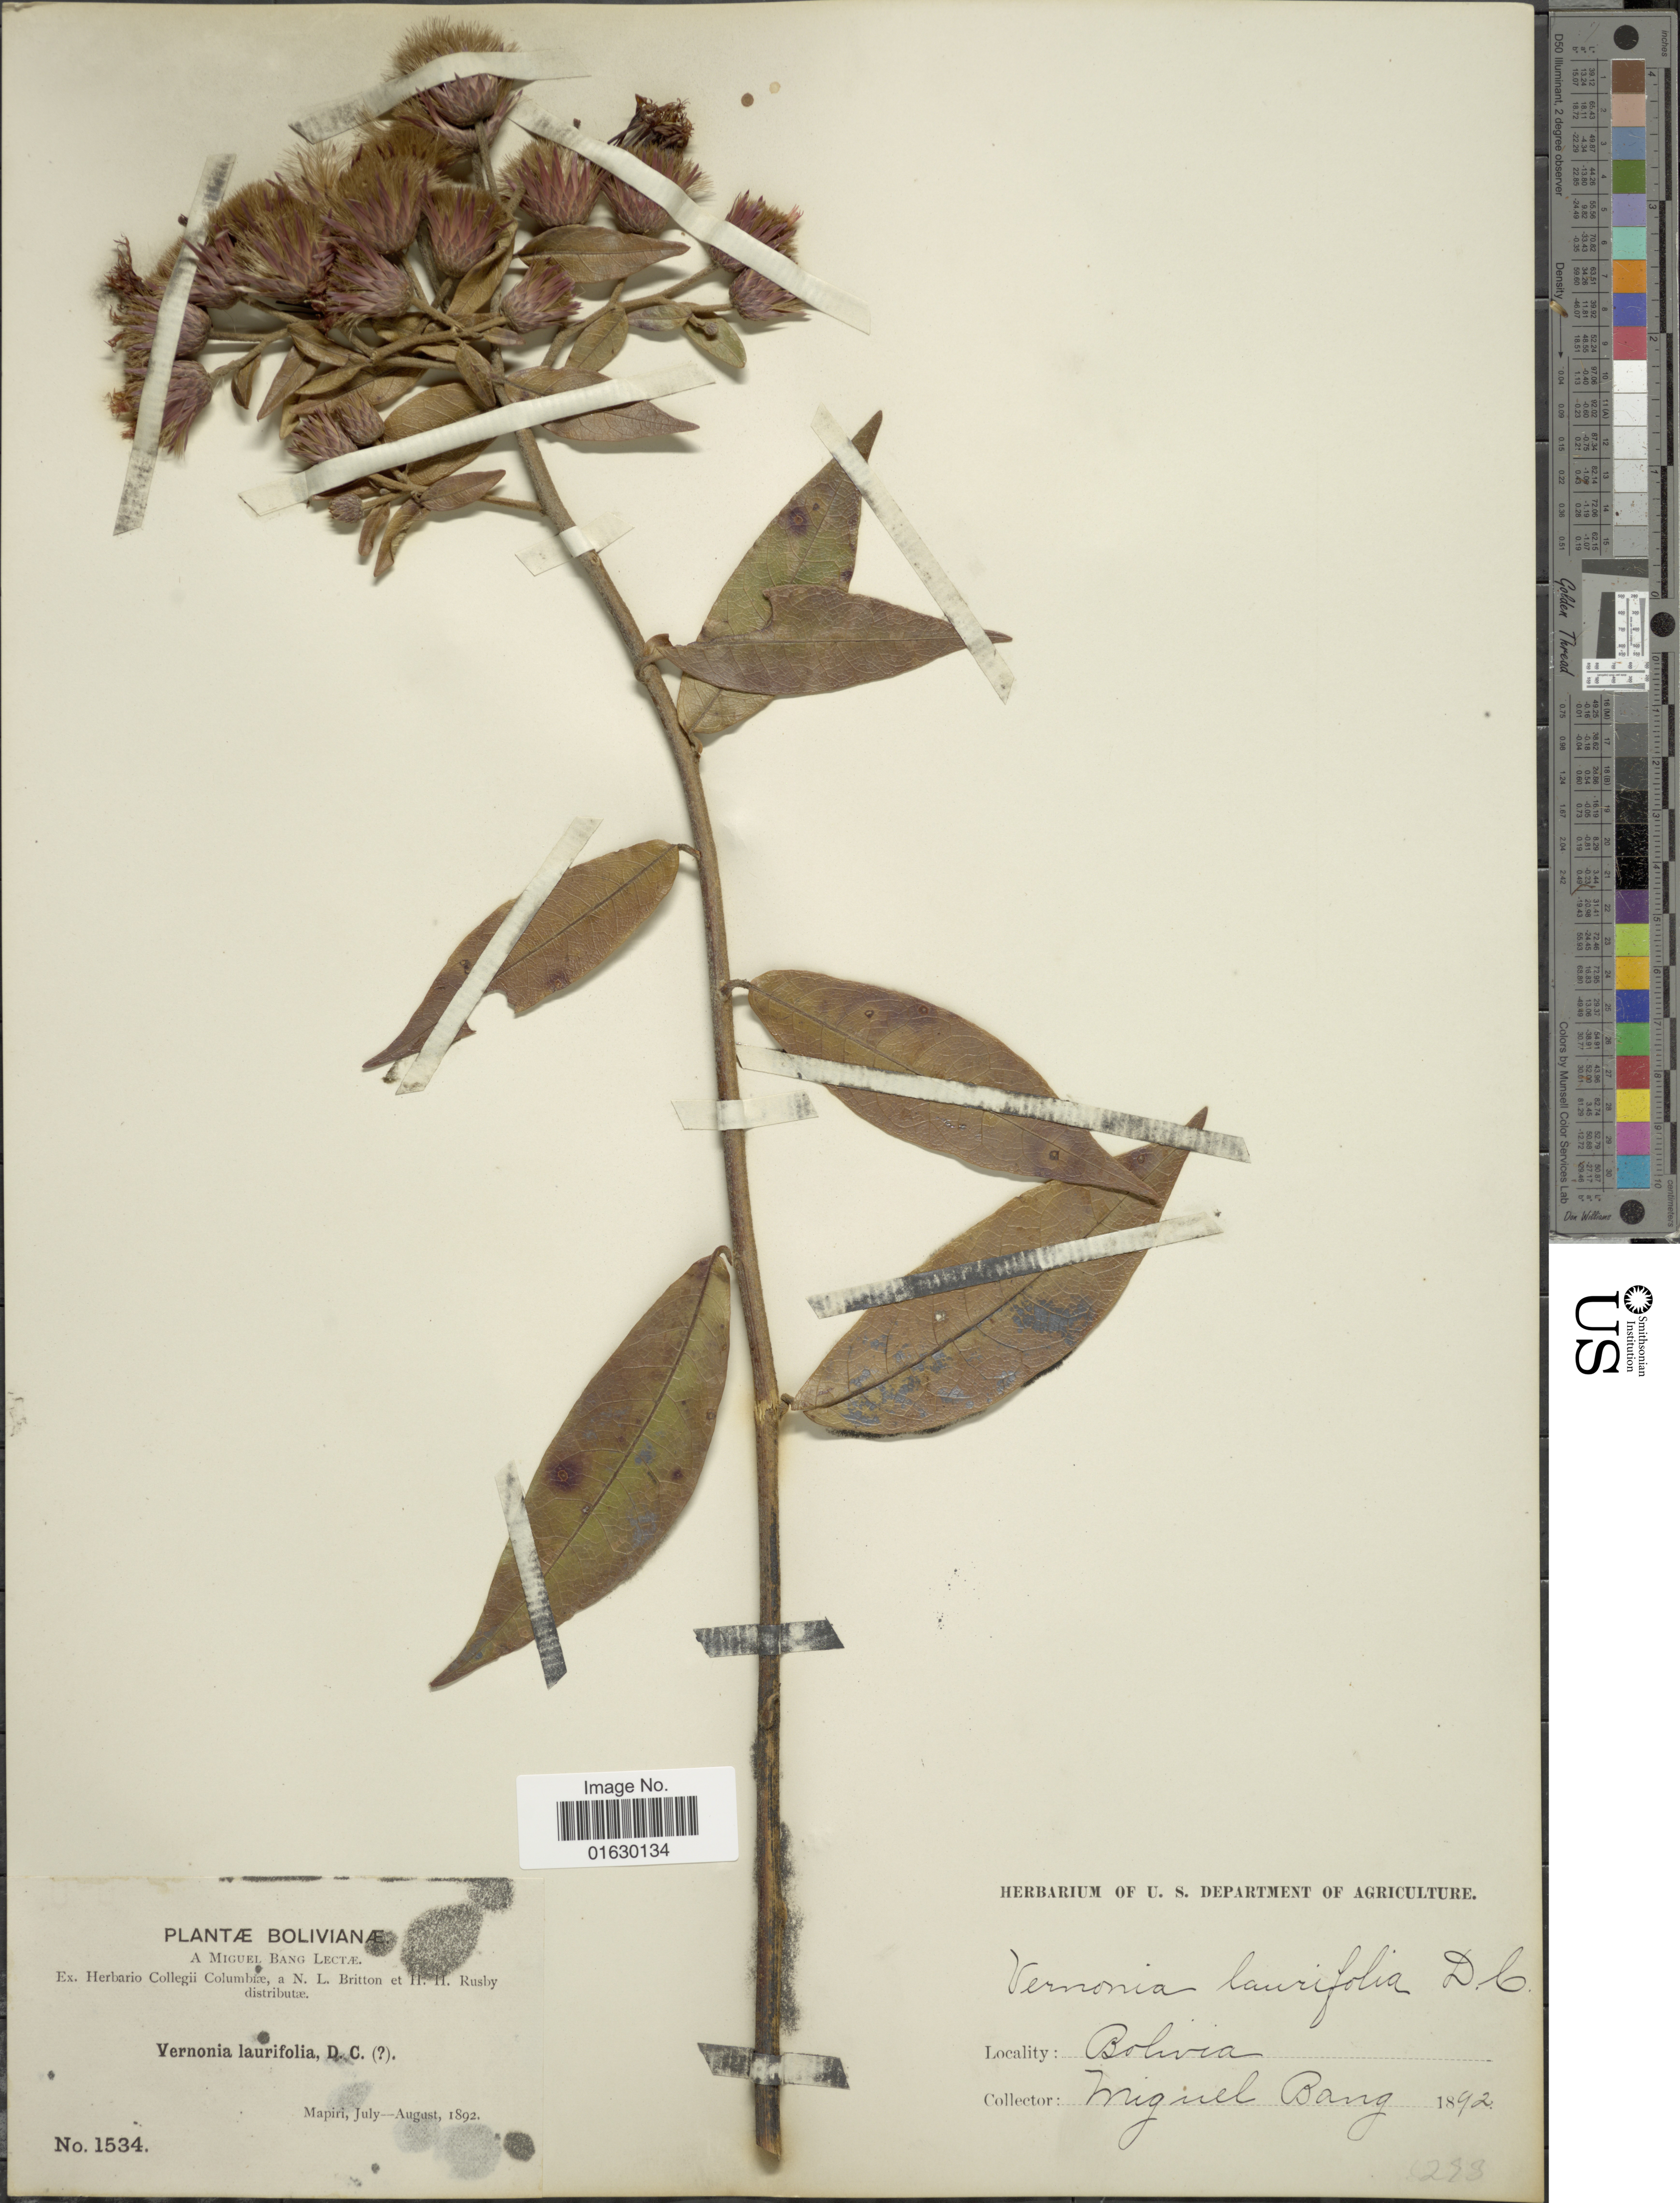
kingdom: Plantae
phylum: Tracheophyta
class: Magnoliopsida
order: Asterales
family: Asteraceae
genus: Lessingianthus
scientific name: Lessingianthus laurifolius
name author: (DC.) H. Rob.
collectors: M. Bang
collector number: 1534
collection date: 1892-07/1892-08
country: Bolivia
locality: Bolivianae, Mapiri